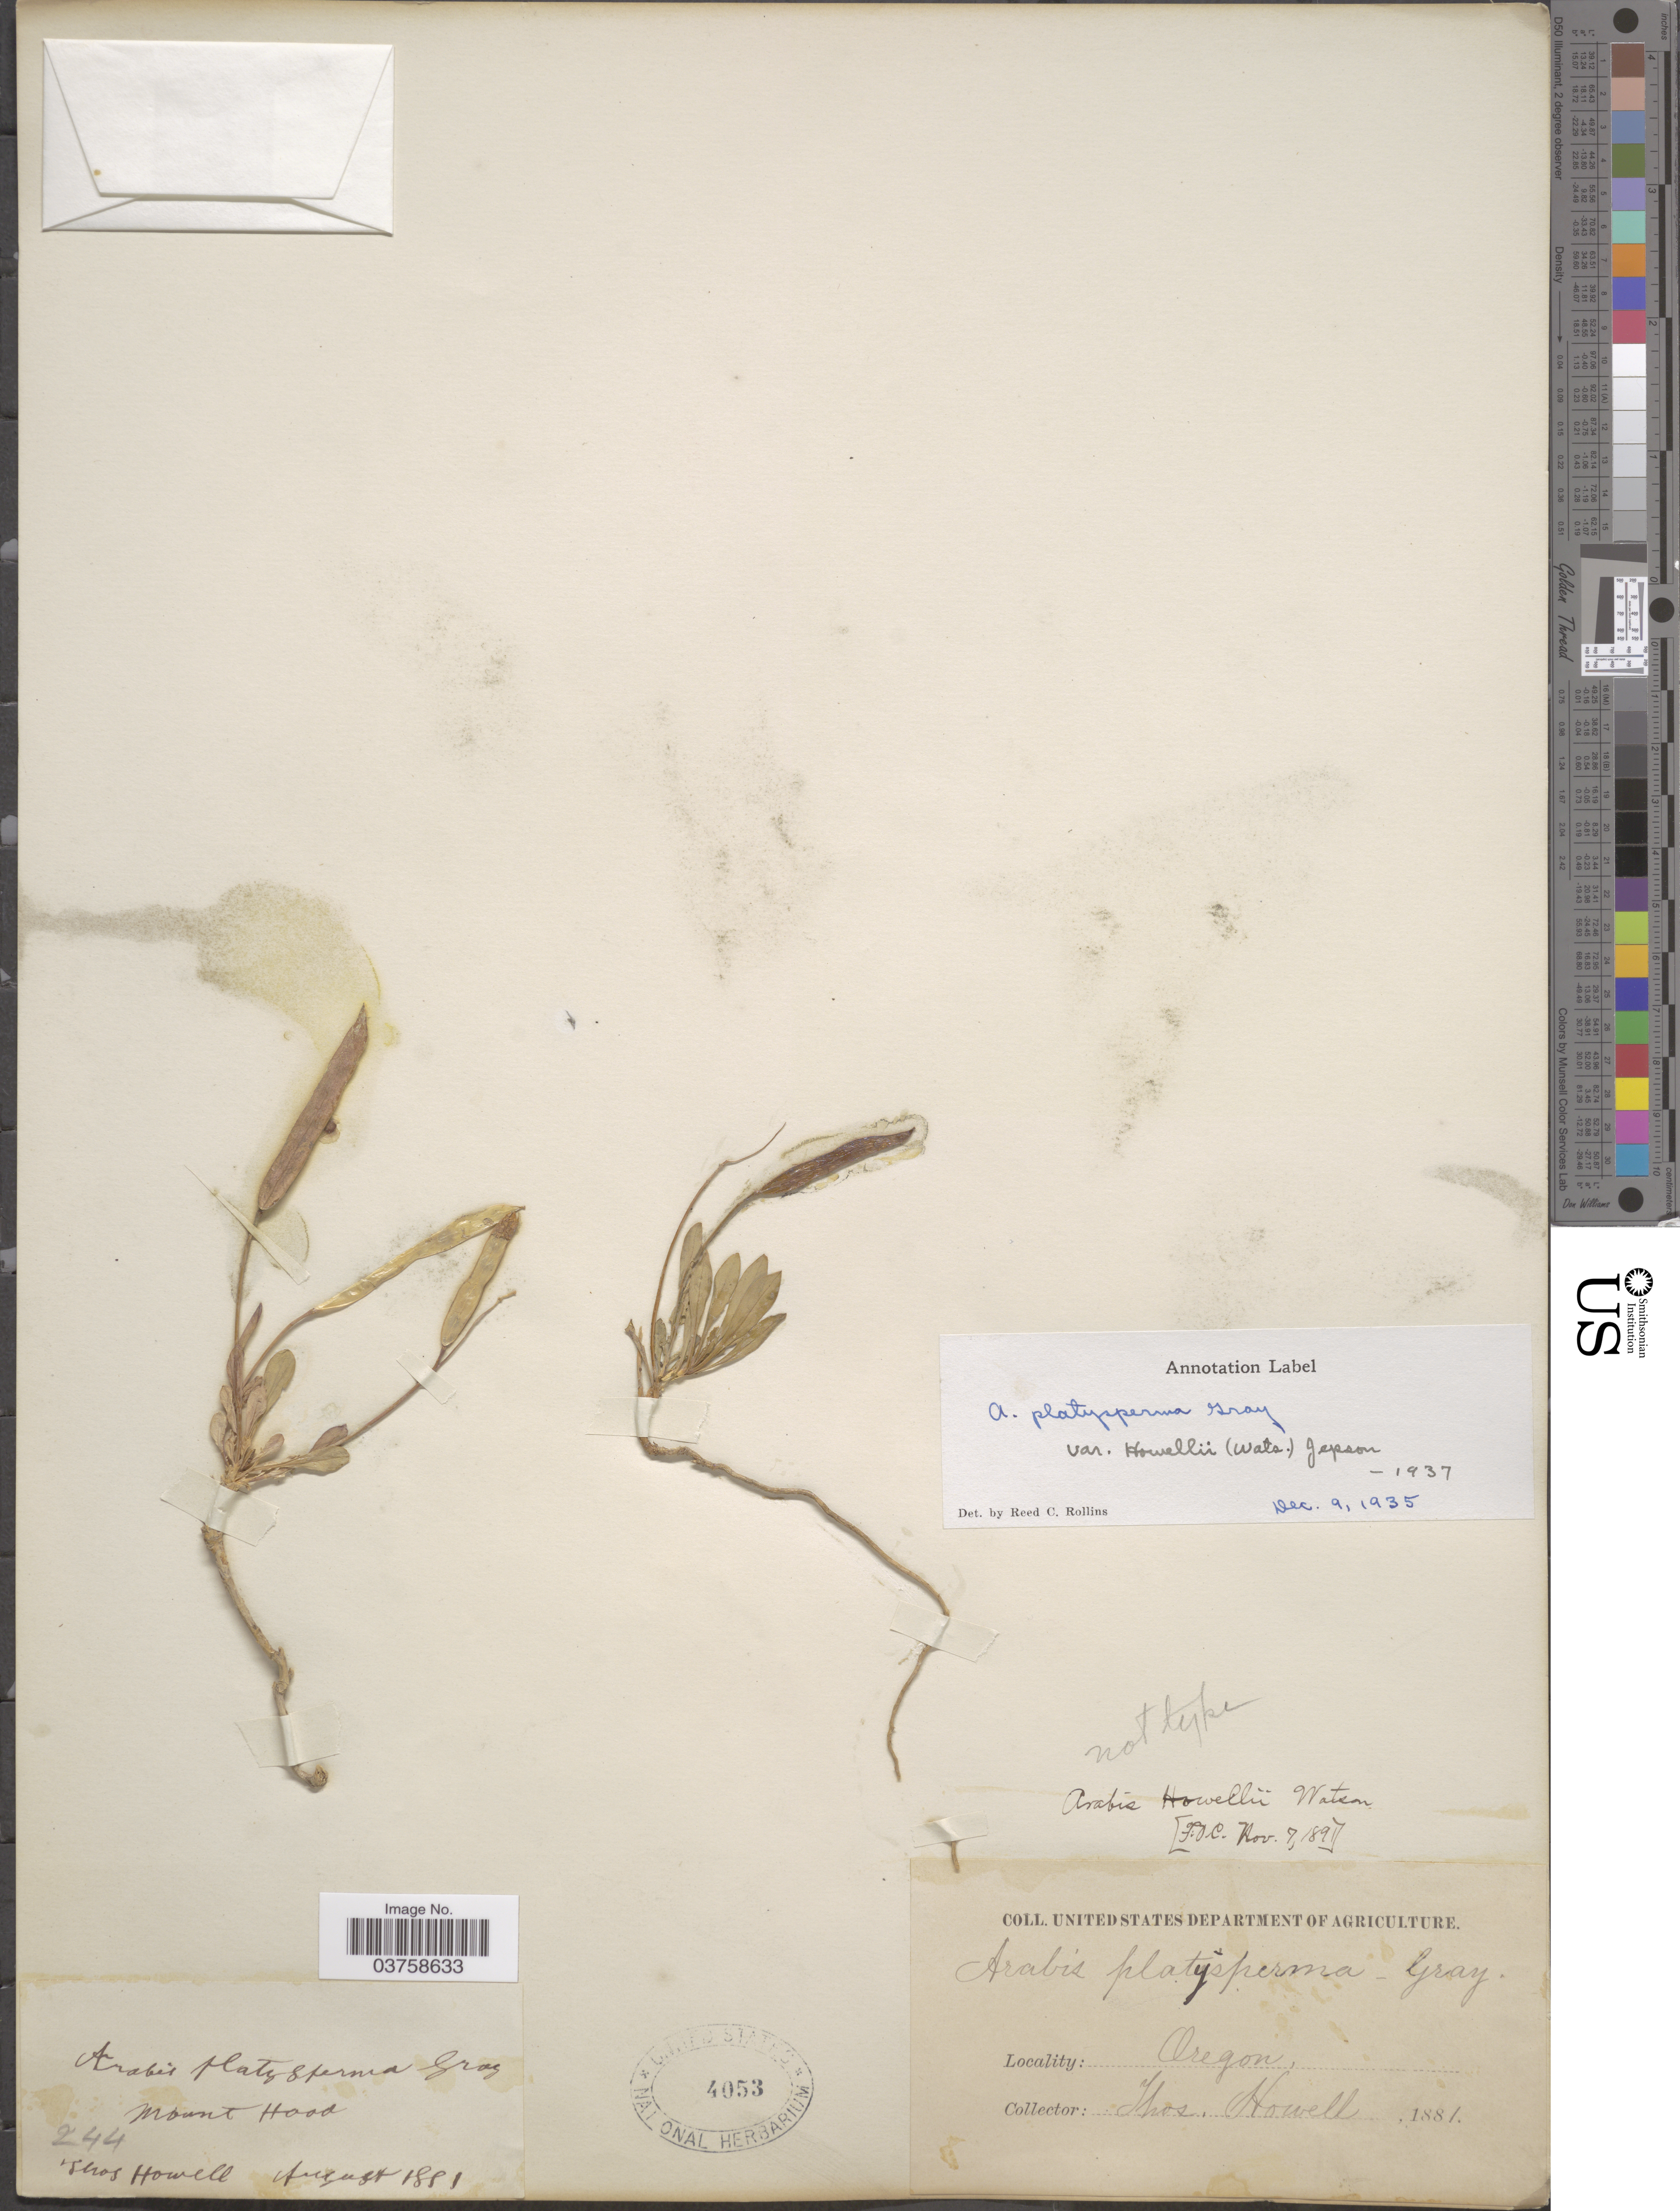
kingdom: Plantae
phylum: Tracheophyta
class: Magnoliopsida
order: Brassicales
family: Brassicaceae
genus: Arabis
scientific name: Arabis platysperma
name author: A. Gray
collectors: T. Howell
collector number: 244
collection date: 1881-08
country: United States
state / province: Oregon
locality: Mount Hood.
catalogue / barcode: US 4053